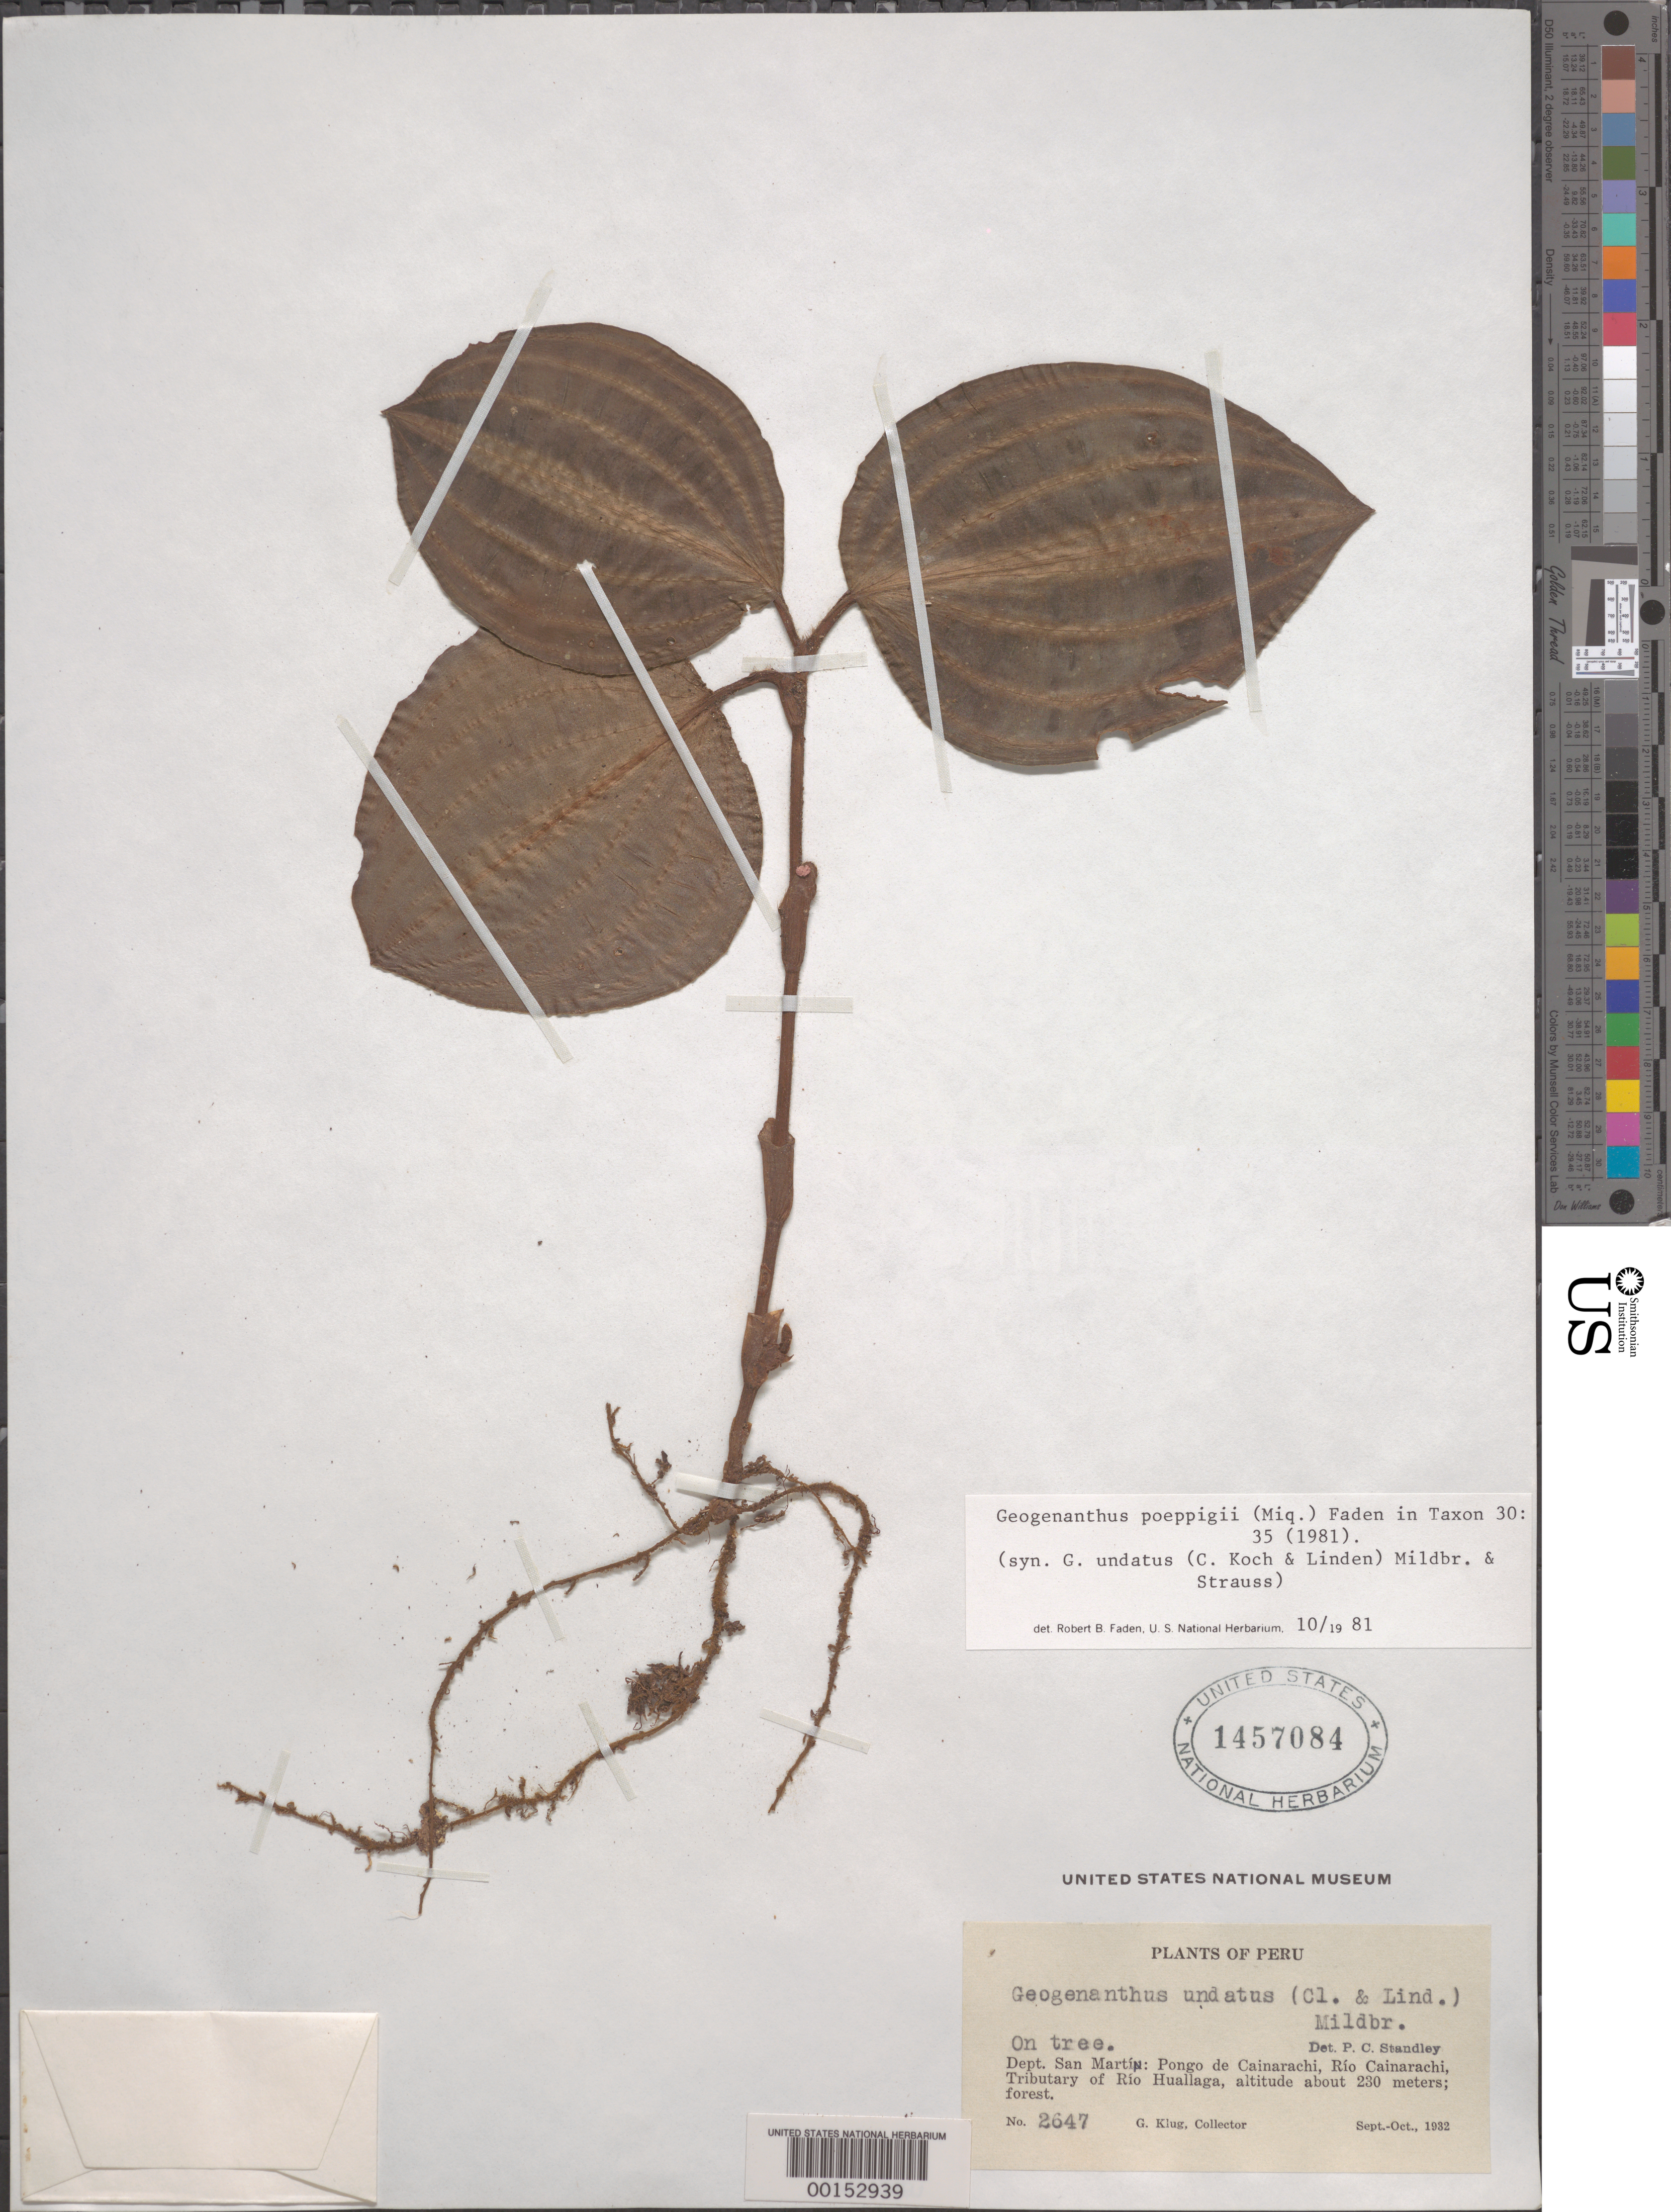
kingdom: Plantae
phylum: Tracheophyta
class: Liliopsida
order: Commelinales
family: Commelinaceae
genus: Geogenanthus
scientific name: Geogenanthus poeppigii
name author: (Miq.) Faden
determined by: Faden, Robert B., (US), Smithsonian Institution - National Museum of Natural History (UNITED STATES)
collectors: G. Klug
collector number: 2647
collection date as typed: Sep 1932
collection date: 1932-09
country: Peru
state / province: San Martín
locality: Pongo de cainarachi, rio cainarachi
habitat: Growing on tree in forest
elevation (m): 230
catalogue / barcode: US 1457084